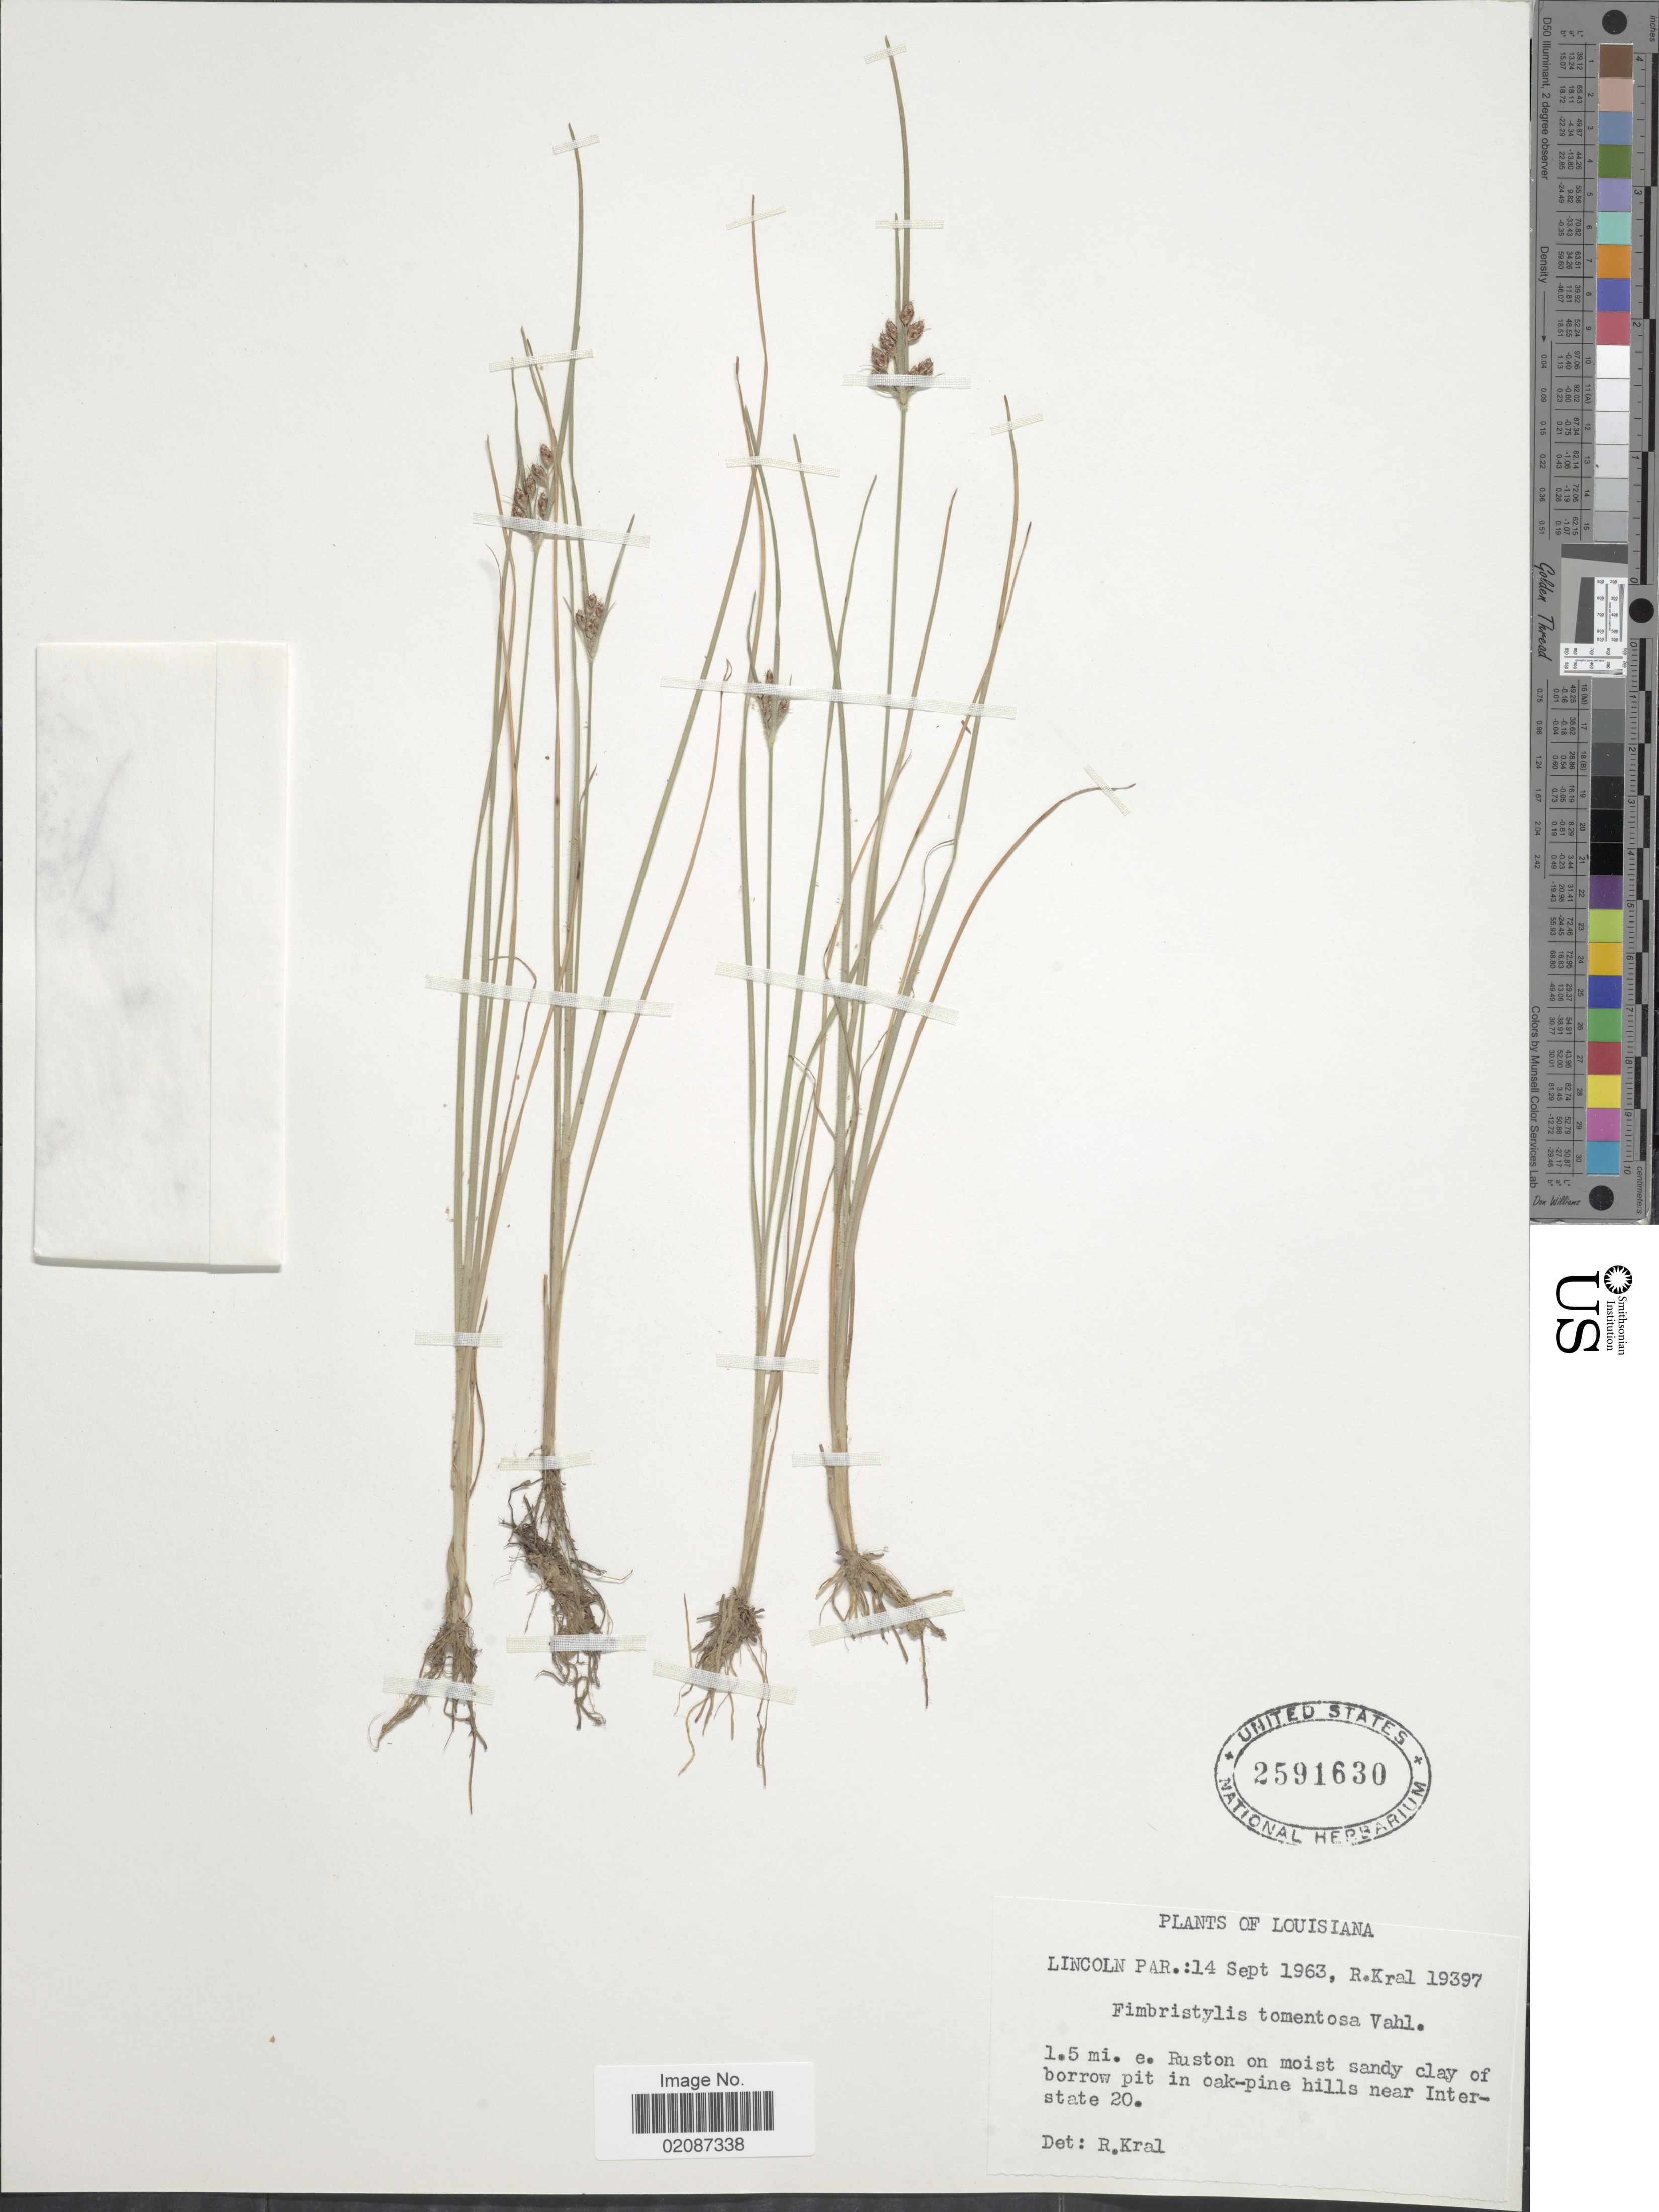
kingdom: Plantae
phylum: Tracheophyta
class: Liliopsida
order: Poales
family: Cyperaceae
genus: Fimbristylis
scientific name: Fimbristylis tomentosa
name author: Vahl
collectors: R. Kral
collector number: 19397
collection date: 1963-09-14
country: United States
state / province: Louisiana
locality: Lincoln Par.: 1.5. mi. e. Ruston on moist sandy clay of borrow pit in oak-pine hills near Interstate 20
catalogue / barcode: US 2591630